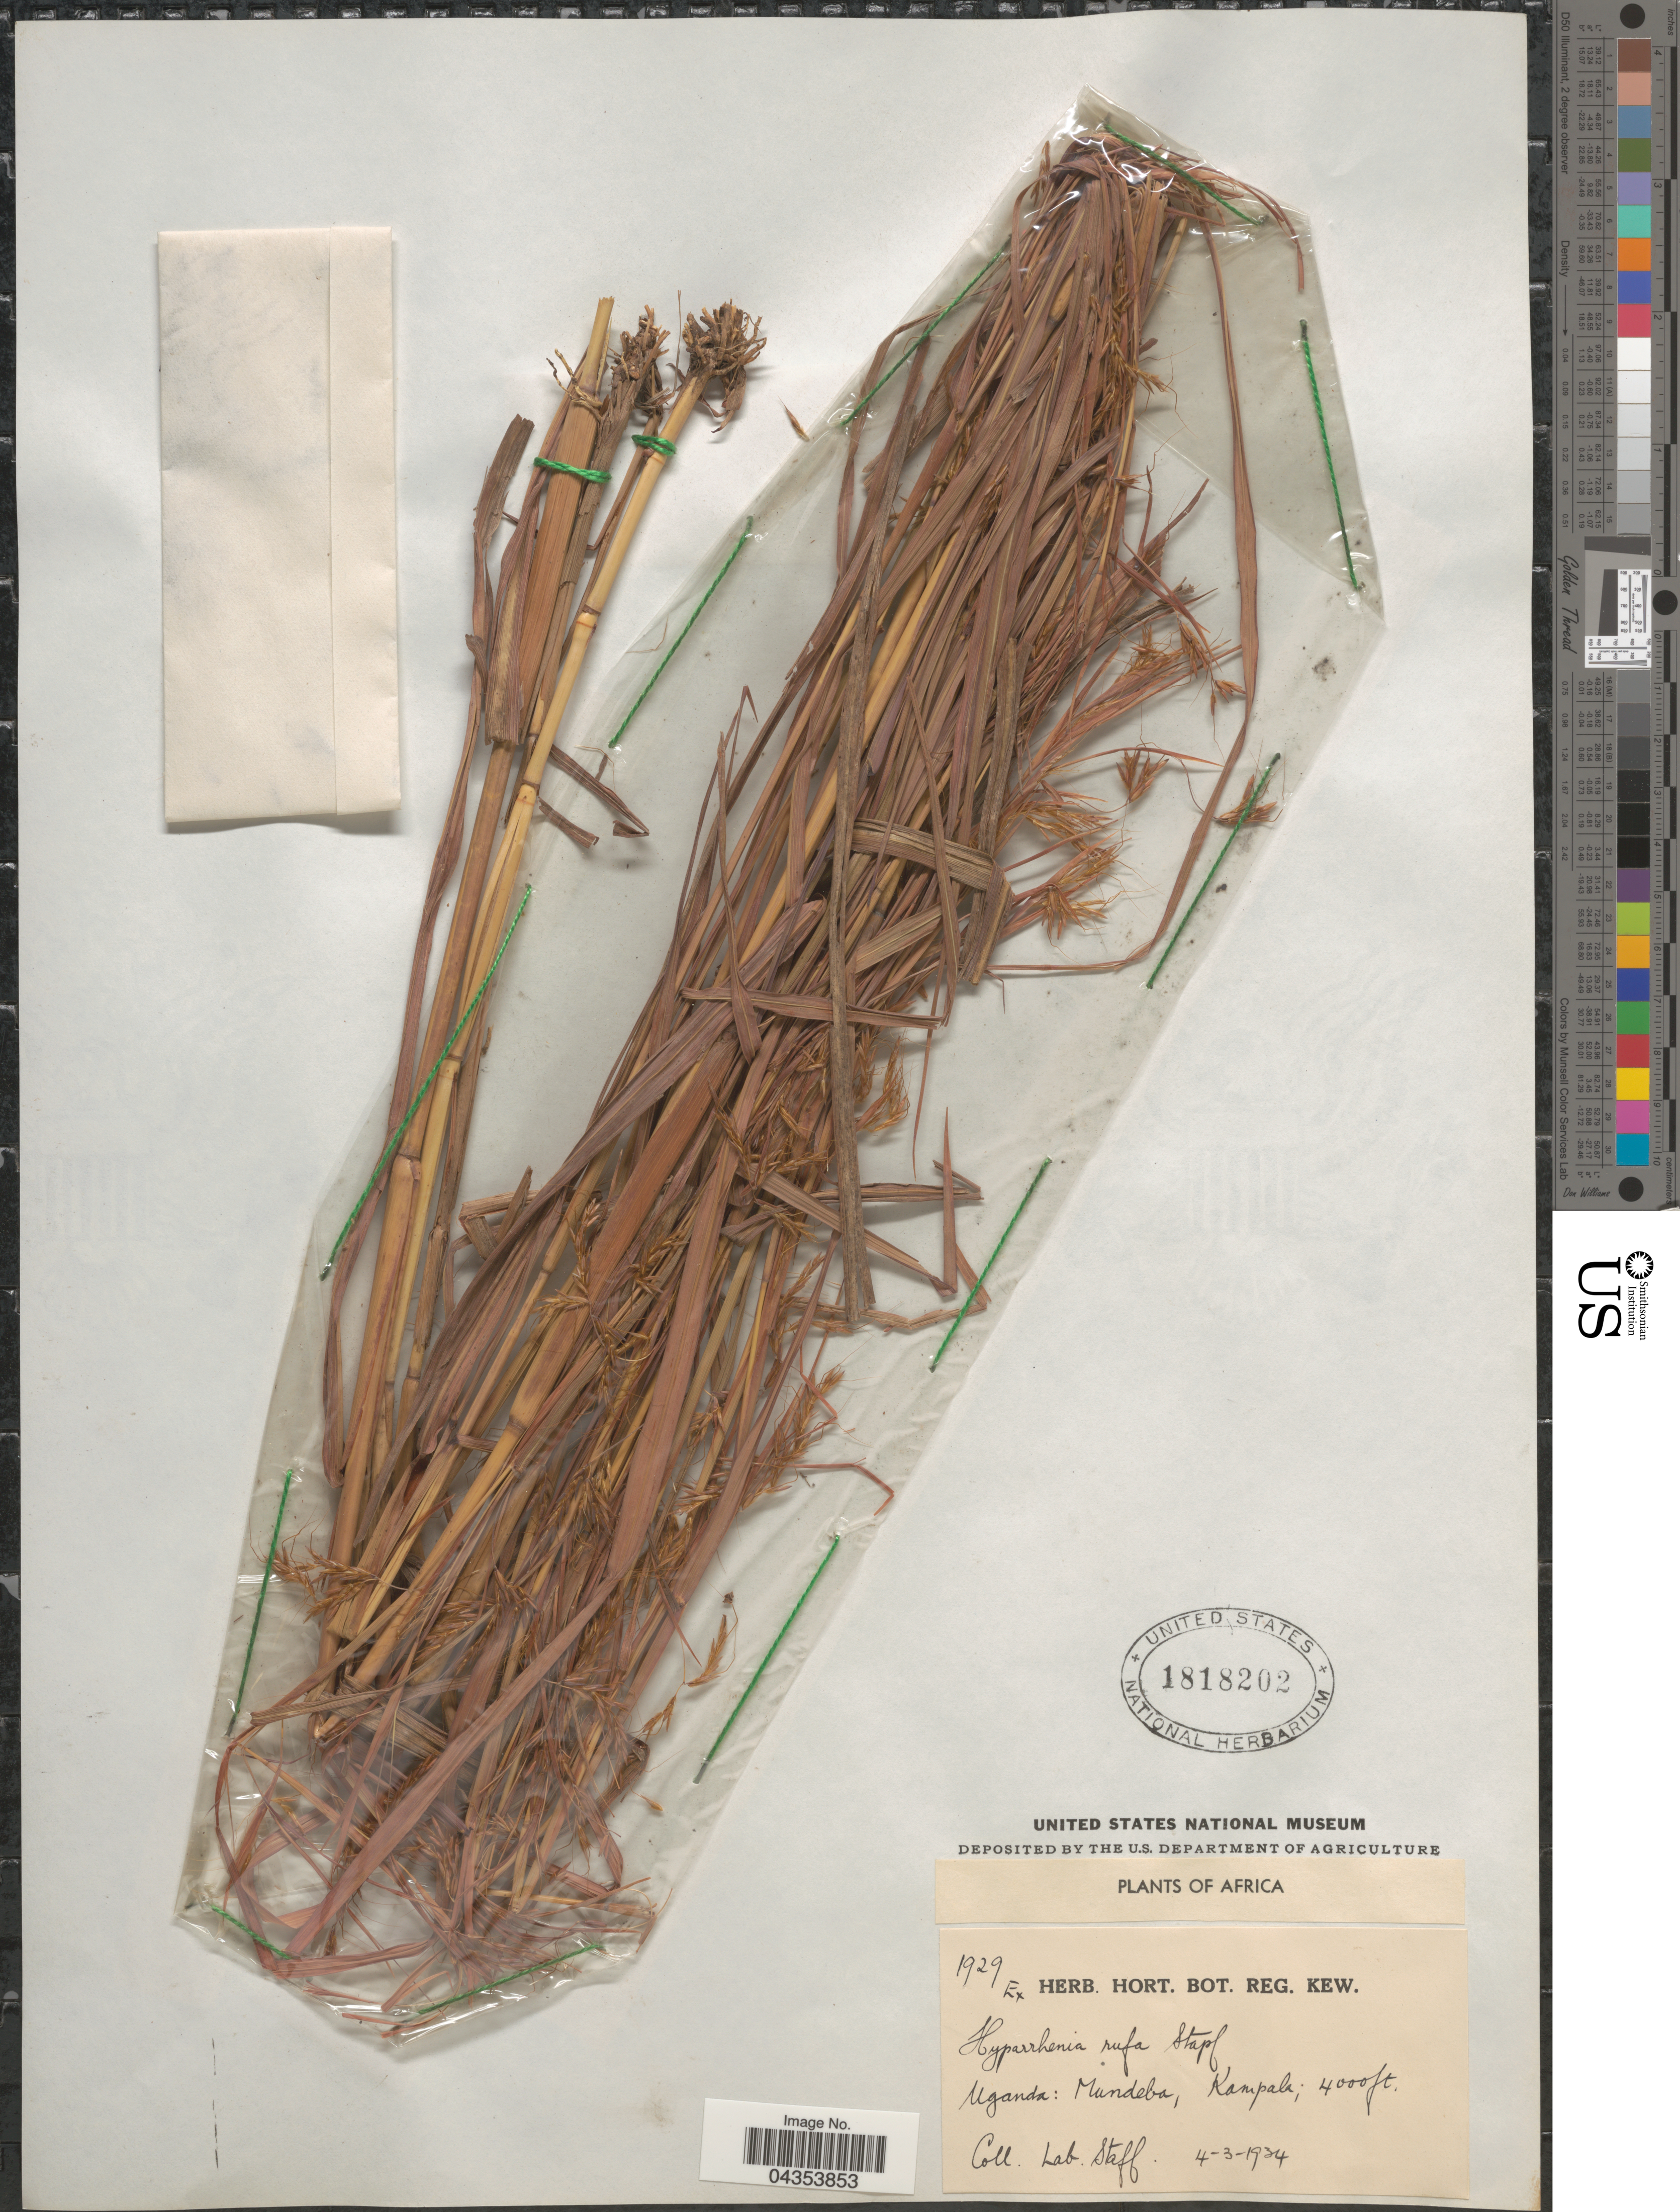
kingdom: Plantae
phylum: Tracheophyta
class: Liliopsida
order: Poales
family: Poaceae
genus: Hyparrhenia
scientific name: Hyparrhenia rufa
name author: (Nees) Stapf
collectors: Lab. Staff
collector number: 1929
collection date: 1934-03-04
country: Uganda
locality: Mendeba, Kampala.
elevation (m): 1219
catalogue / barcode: US 1818202